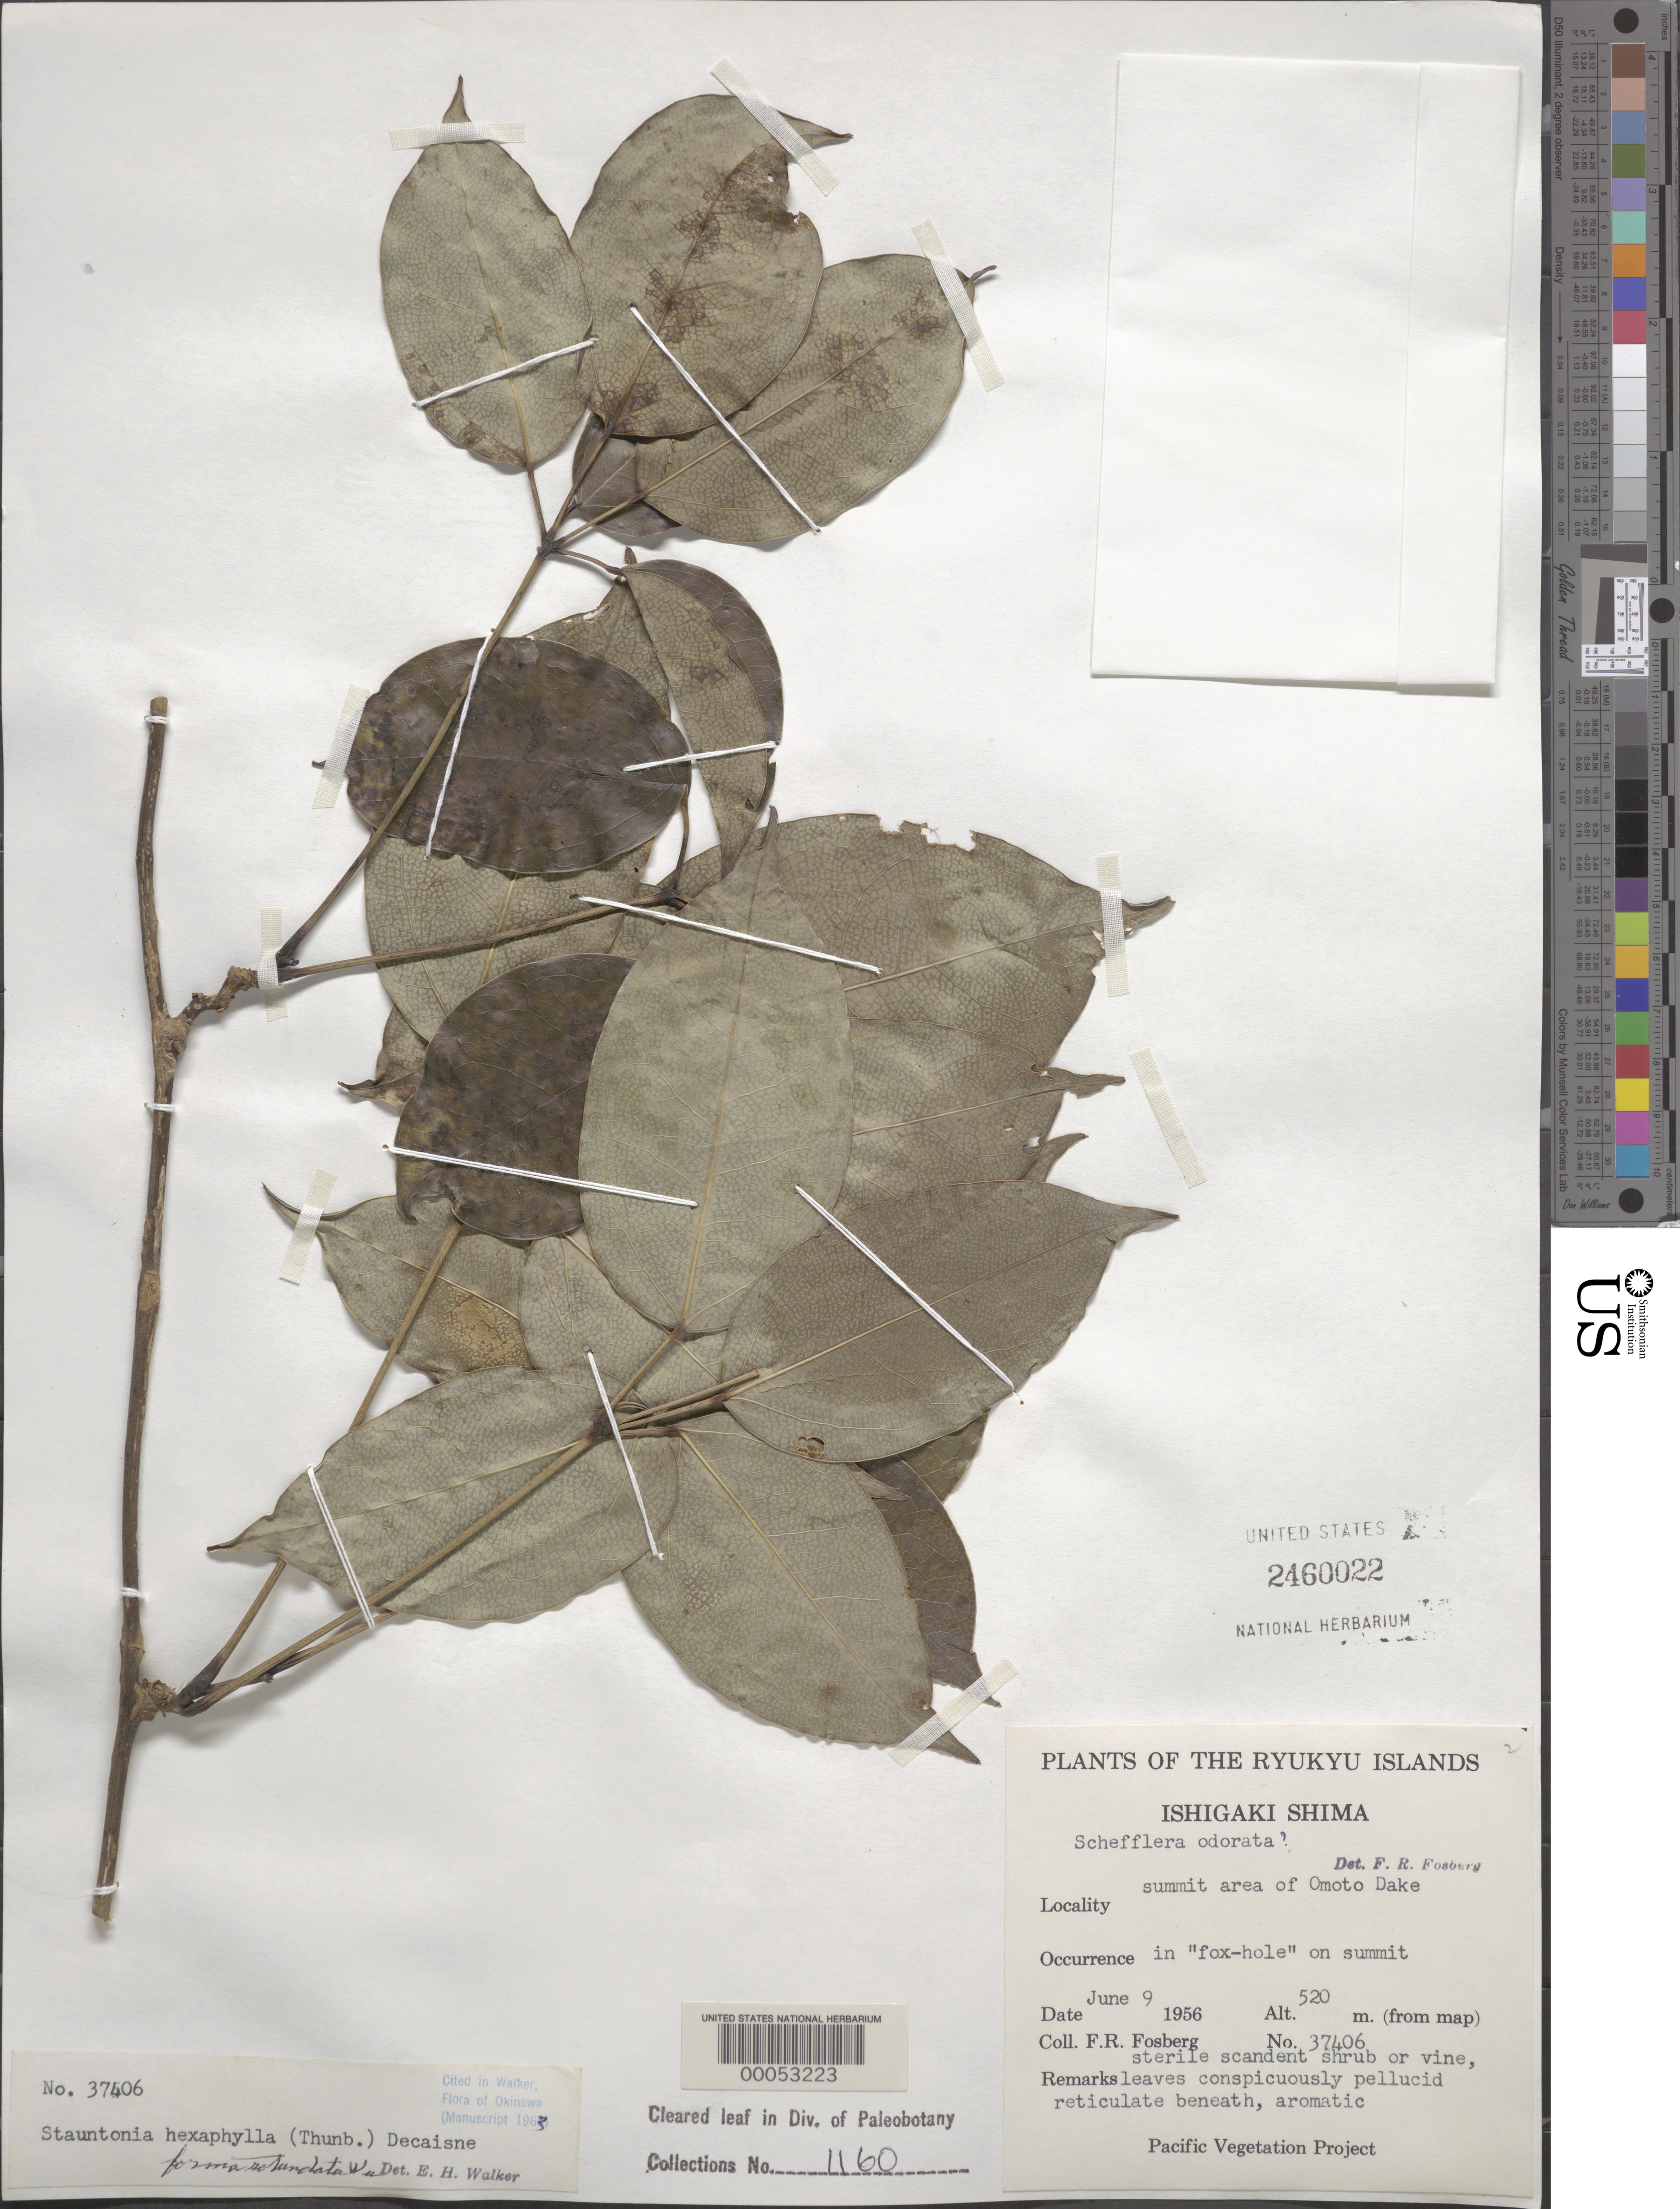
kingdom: Plantae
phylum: Tracheophyta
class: Magnoliopsida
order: Ranunculales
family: Lardizabalaceae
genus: Stauntonia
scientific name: Stauntonia hexaphylla f. rotundata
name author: Y.C. Wu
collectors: F. R. Fosberg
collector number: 37406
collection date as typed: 09 Jun 1956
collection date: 1956-06-09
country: Japan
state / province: Okinawa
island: Ishigaki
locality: Summit area of omoto dake [Sakishima Is.]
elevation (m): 520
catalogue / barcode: US 2460022